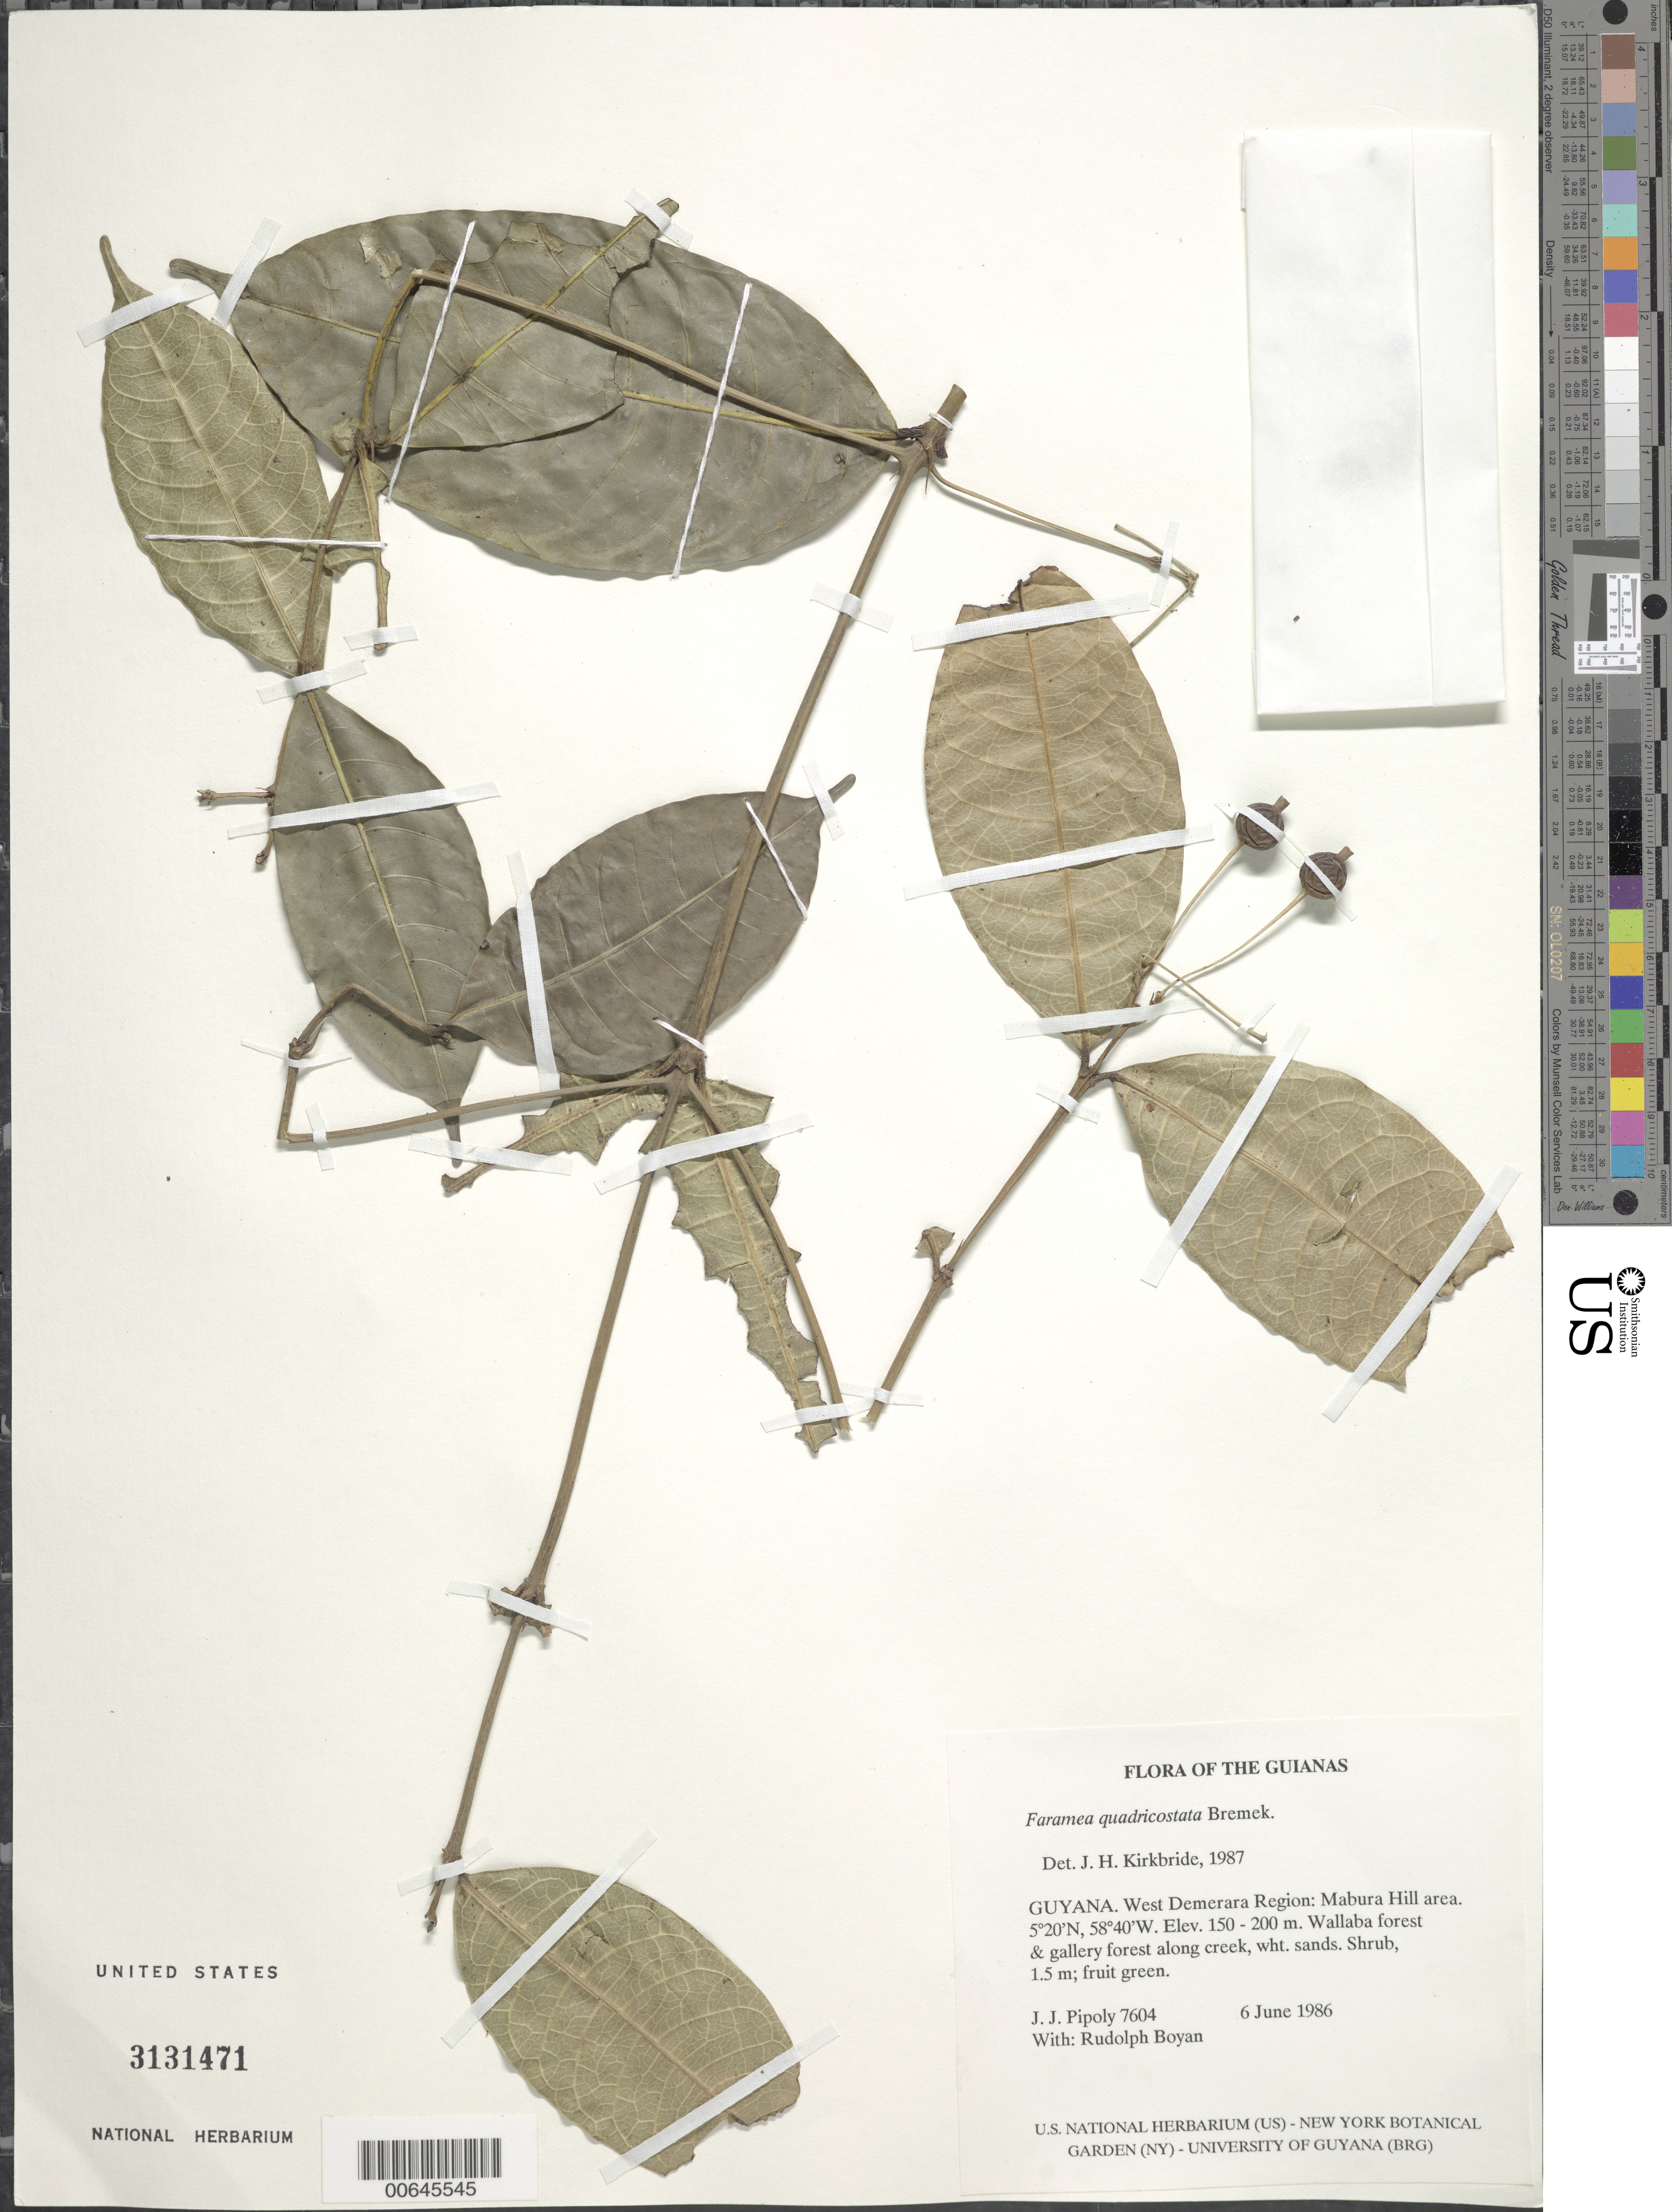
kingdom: Plantae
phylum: Tracheophyta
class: Magnoliopsida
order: Gentianales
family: Rubiaceae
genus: Faramea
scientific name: Faramea quadricostata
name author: Bremek.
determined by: Kirkbride, J. H.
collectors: J. J. Pipoly & R. Boyan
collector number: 7604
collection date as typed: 6 June 1986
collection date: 1986-06-06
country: Guyana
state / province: U. Demerara-Berbice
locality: Mabura Hill area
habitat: Wallaba forest & gallery forest along creek, white sands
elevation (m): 150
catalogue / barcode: US 3131471